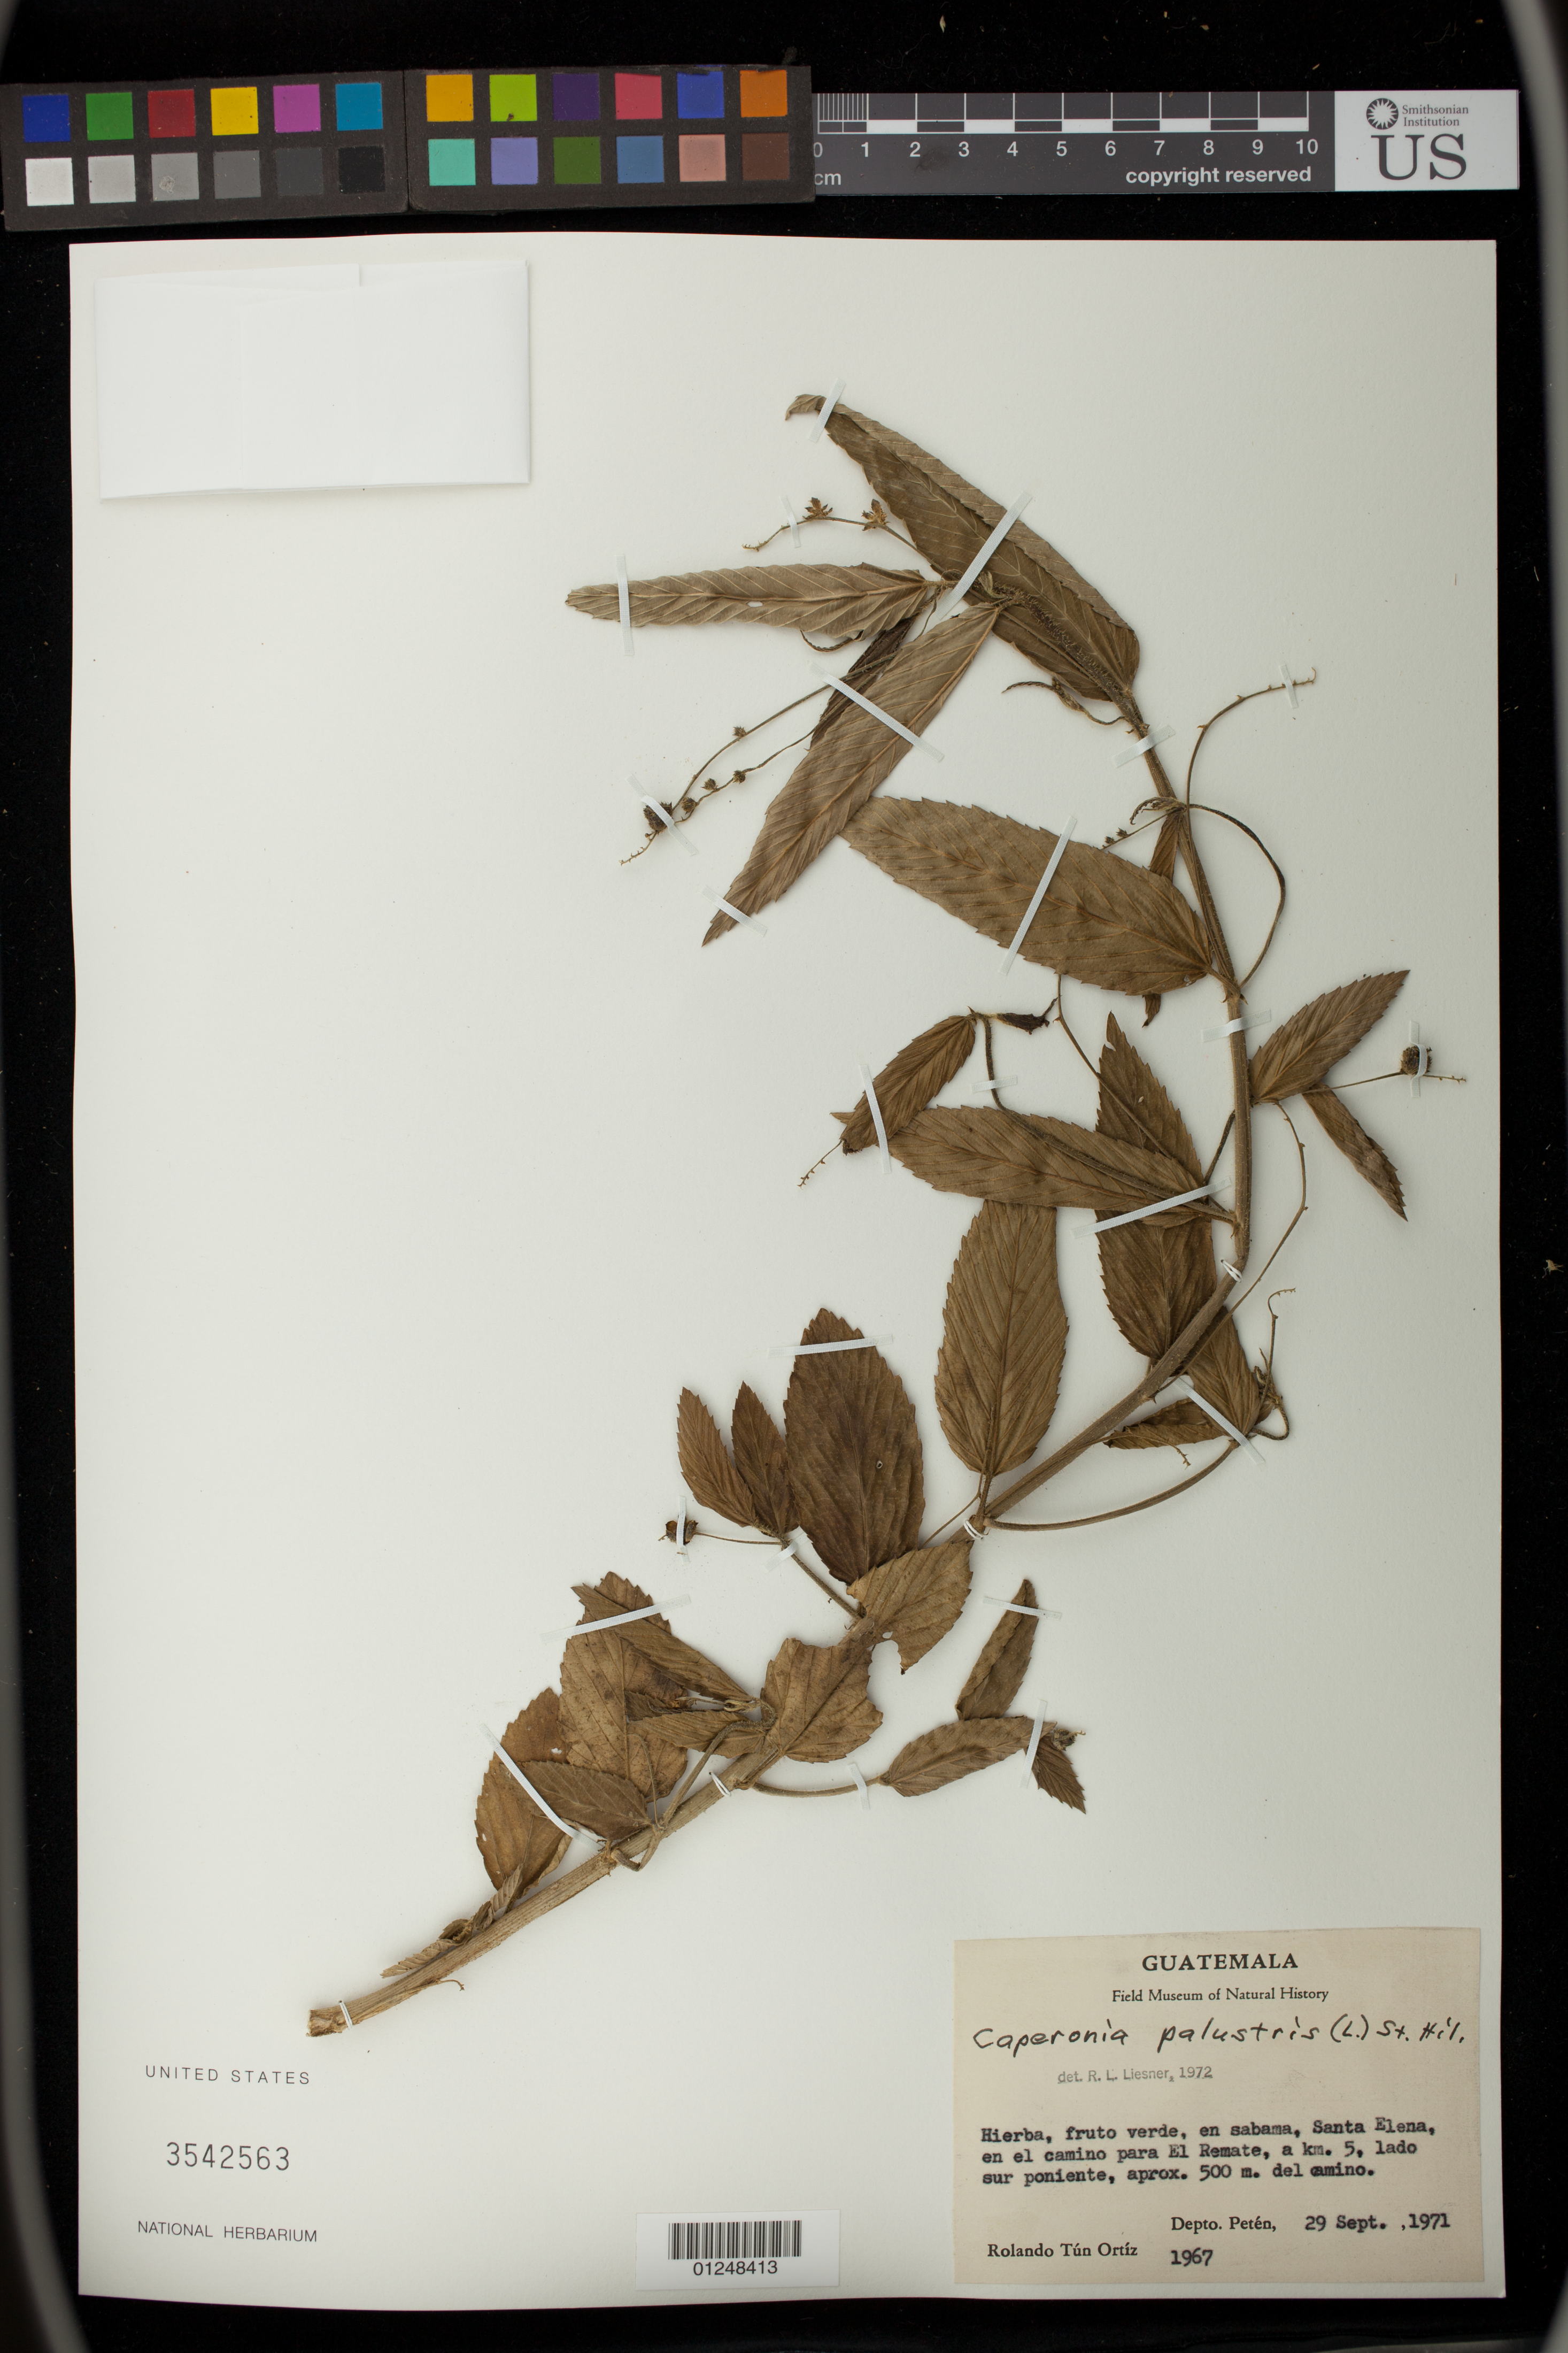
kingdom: Plantae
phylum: Tracheophyta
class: Magnoliopsida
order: Malpighiales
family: Euphorbiaceae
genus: Caperonia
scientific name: Caperonia palustris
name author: (L.) A. St.-Hil.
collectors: R. T. Ortíz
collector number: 1967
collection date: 1971-09-29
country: Guatemala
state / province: El Petén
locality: En sabama, Santa Elena, en el camino para El Remate, a km. 5, lado sur poniente, aprox. 500 m. del camino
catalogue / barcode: US 3542563